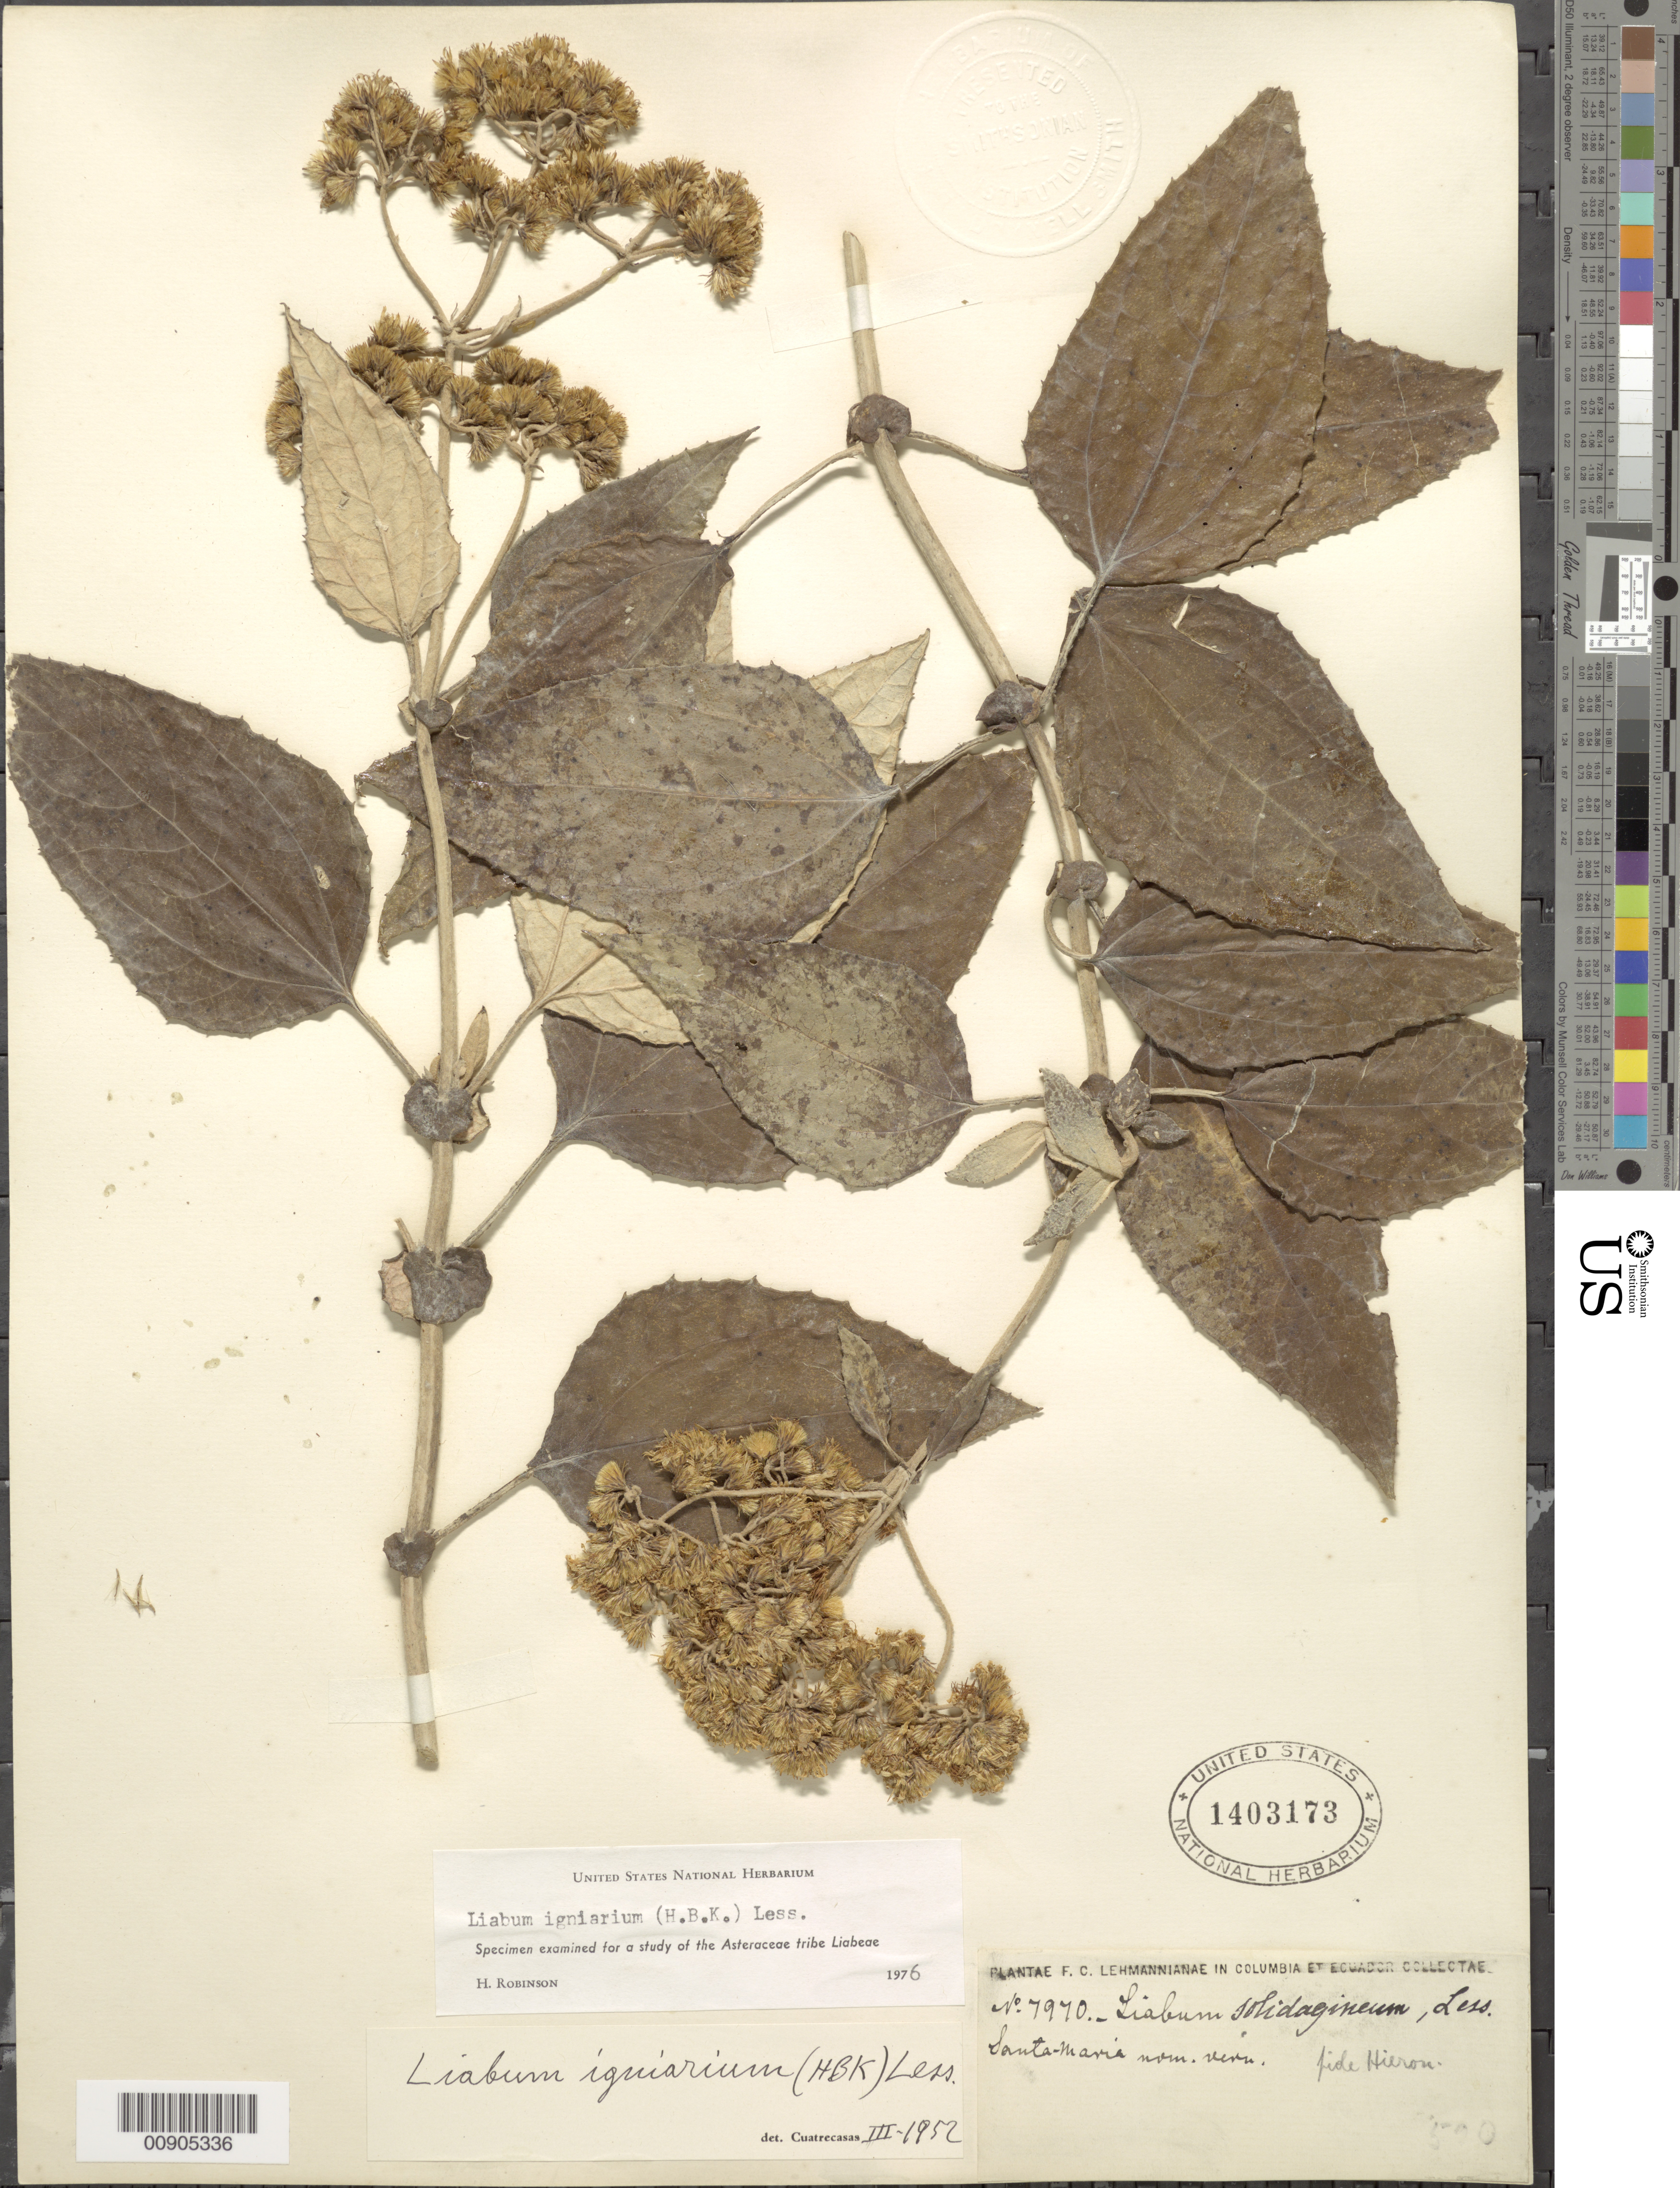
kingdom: Plantae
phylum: Tracheophyta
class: Magnoliopsida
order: Asterales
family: Asteraceae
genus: Liabum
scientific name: Liabum igniarium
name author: Less.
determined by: Robinson, Harold E., (US)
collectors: F. C. Lehmann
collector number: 7970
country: Ecuador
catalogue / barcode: US 1403173